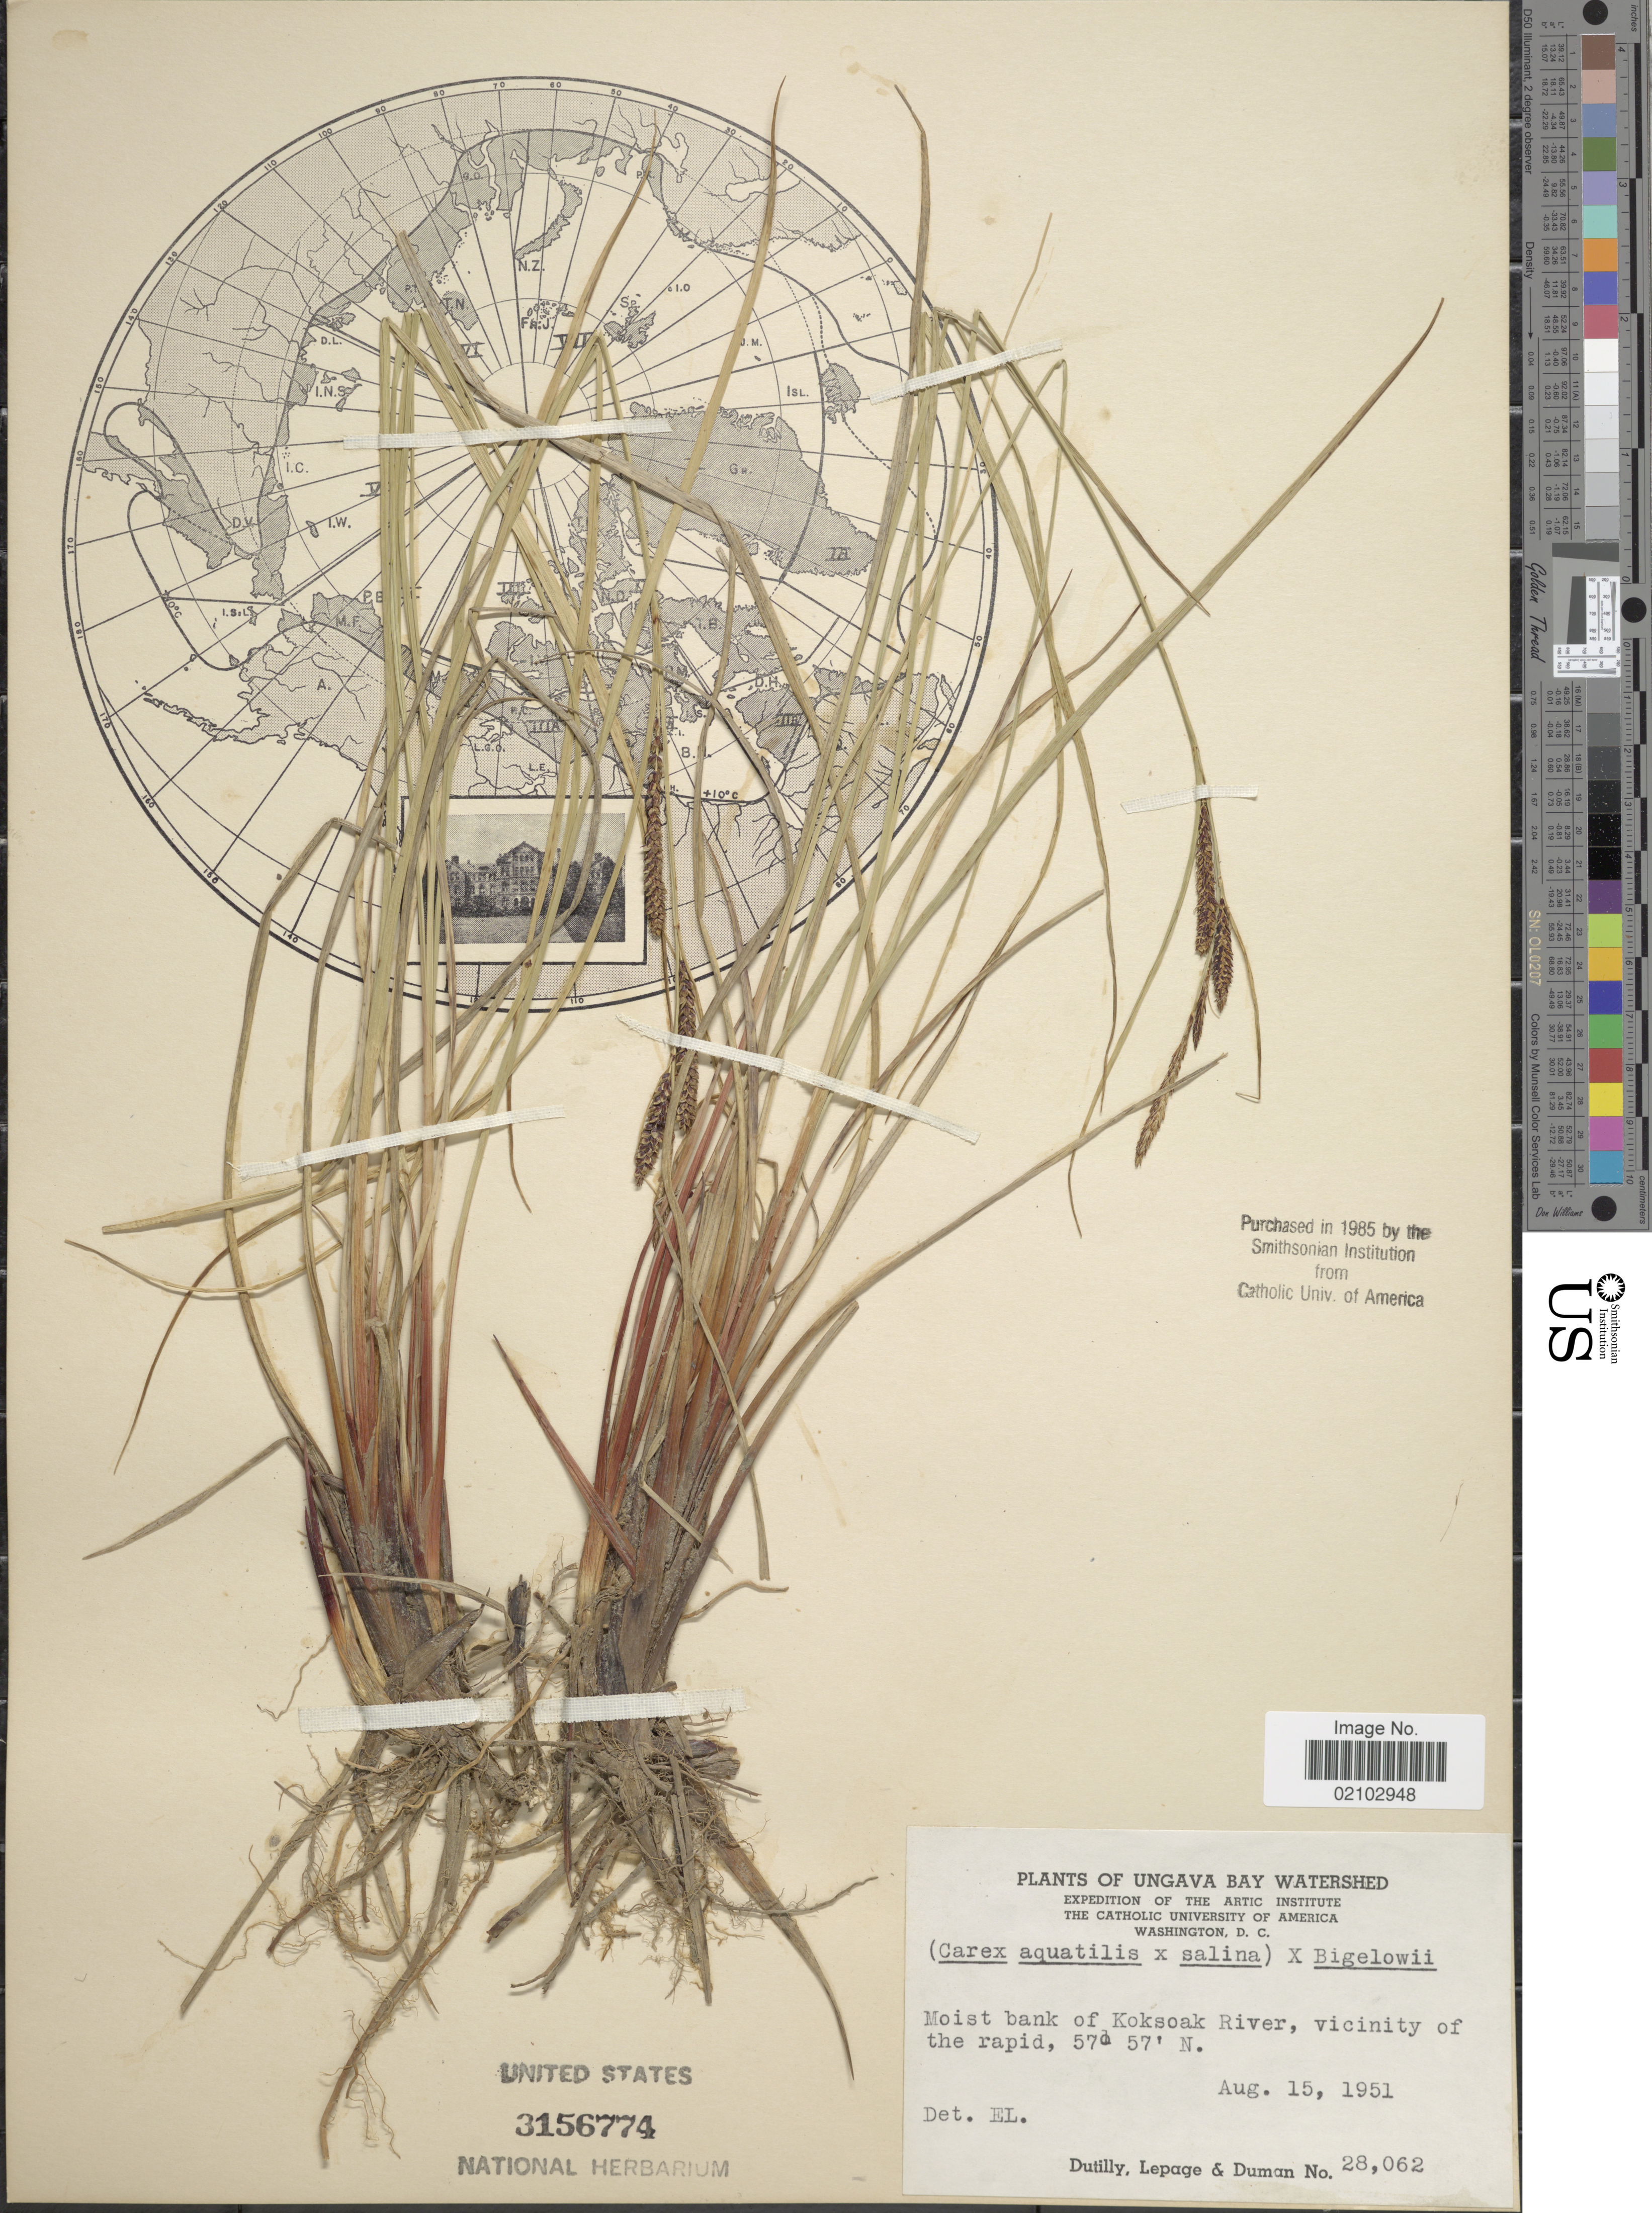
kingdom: Plantae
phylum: Tracheophyta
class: Liliopsida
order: Poales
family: Cyperaceae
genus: Carex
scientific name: Carex aquatilis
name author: Wahlenb.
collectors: -. Dutilly, -. LePage & -. Duman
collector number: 28062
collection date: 1951-08-15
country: Canada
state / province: Quebec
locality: Ungava Bay watershed, moist bank of Koksoak River, vicinity of the rapid.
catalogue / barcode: US 3156774